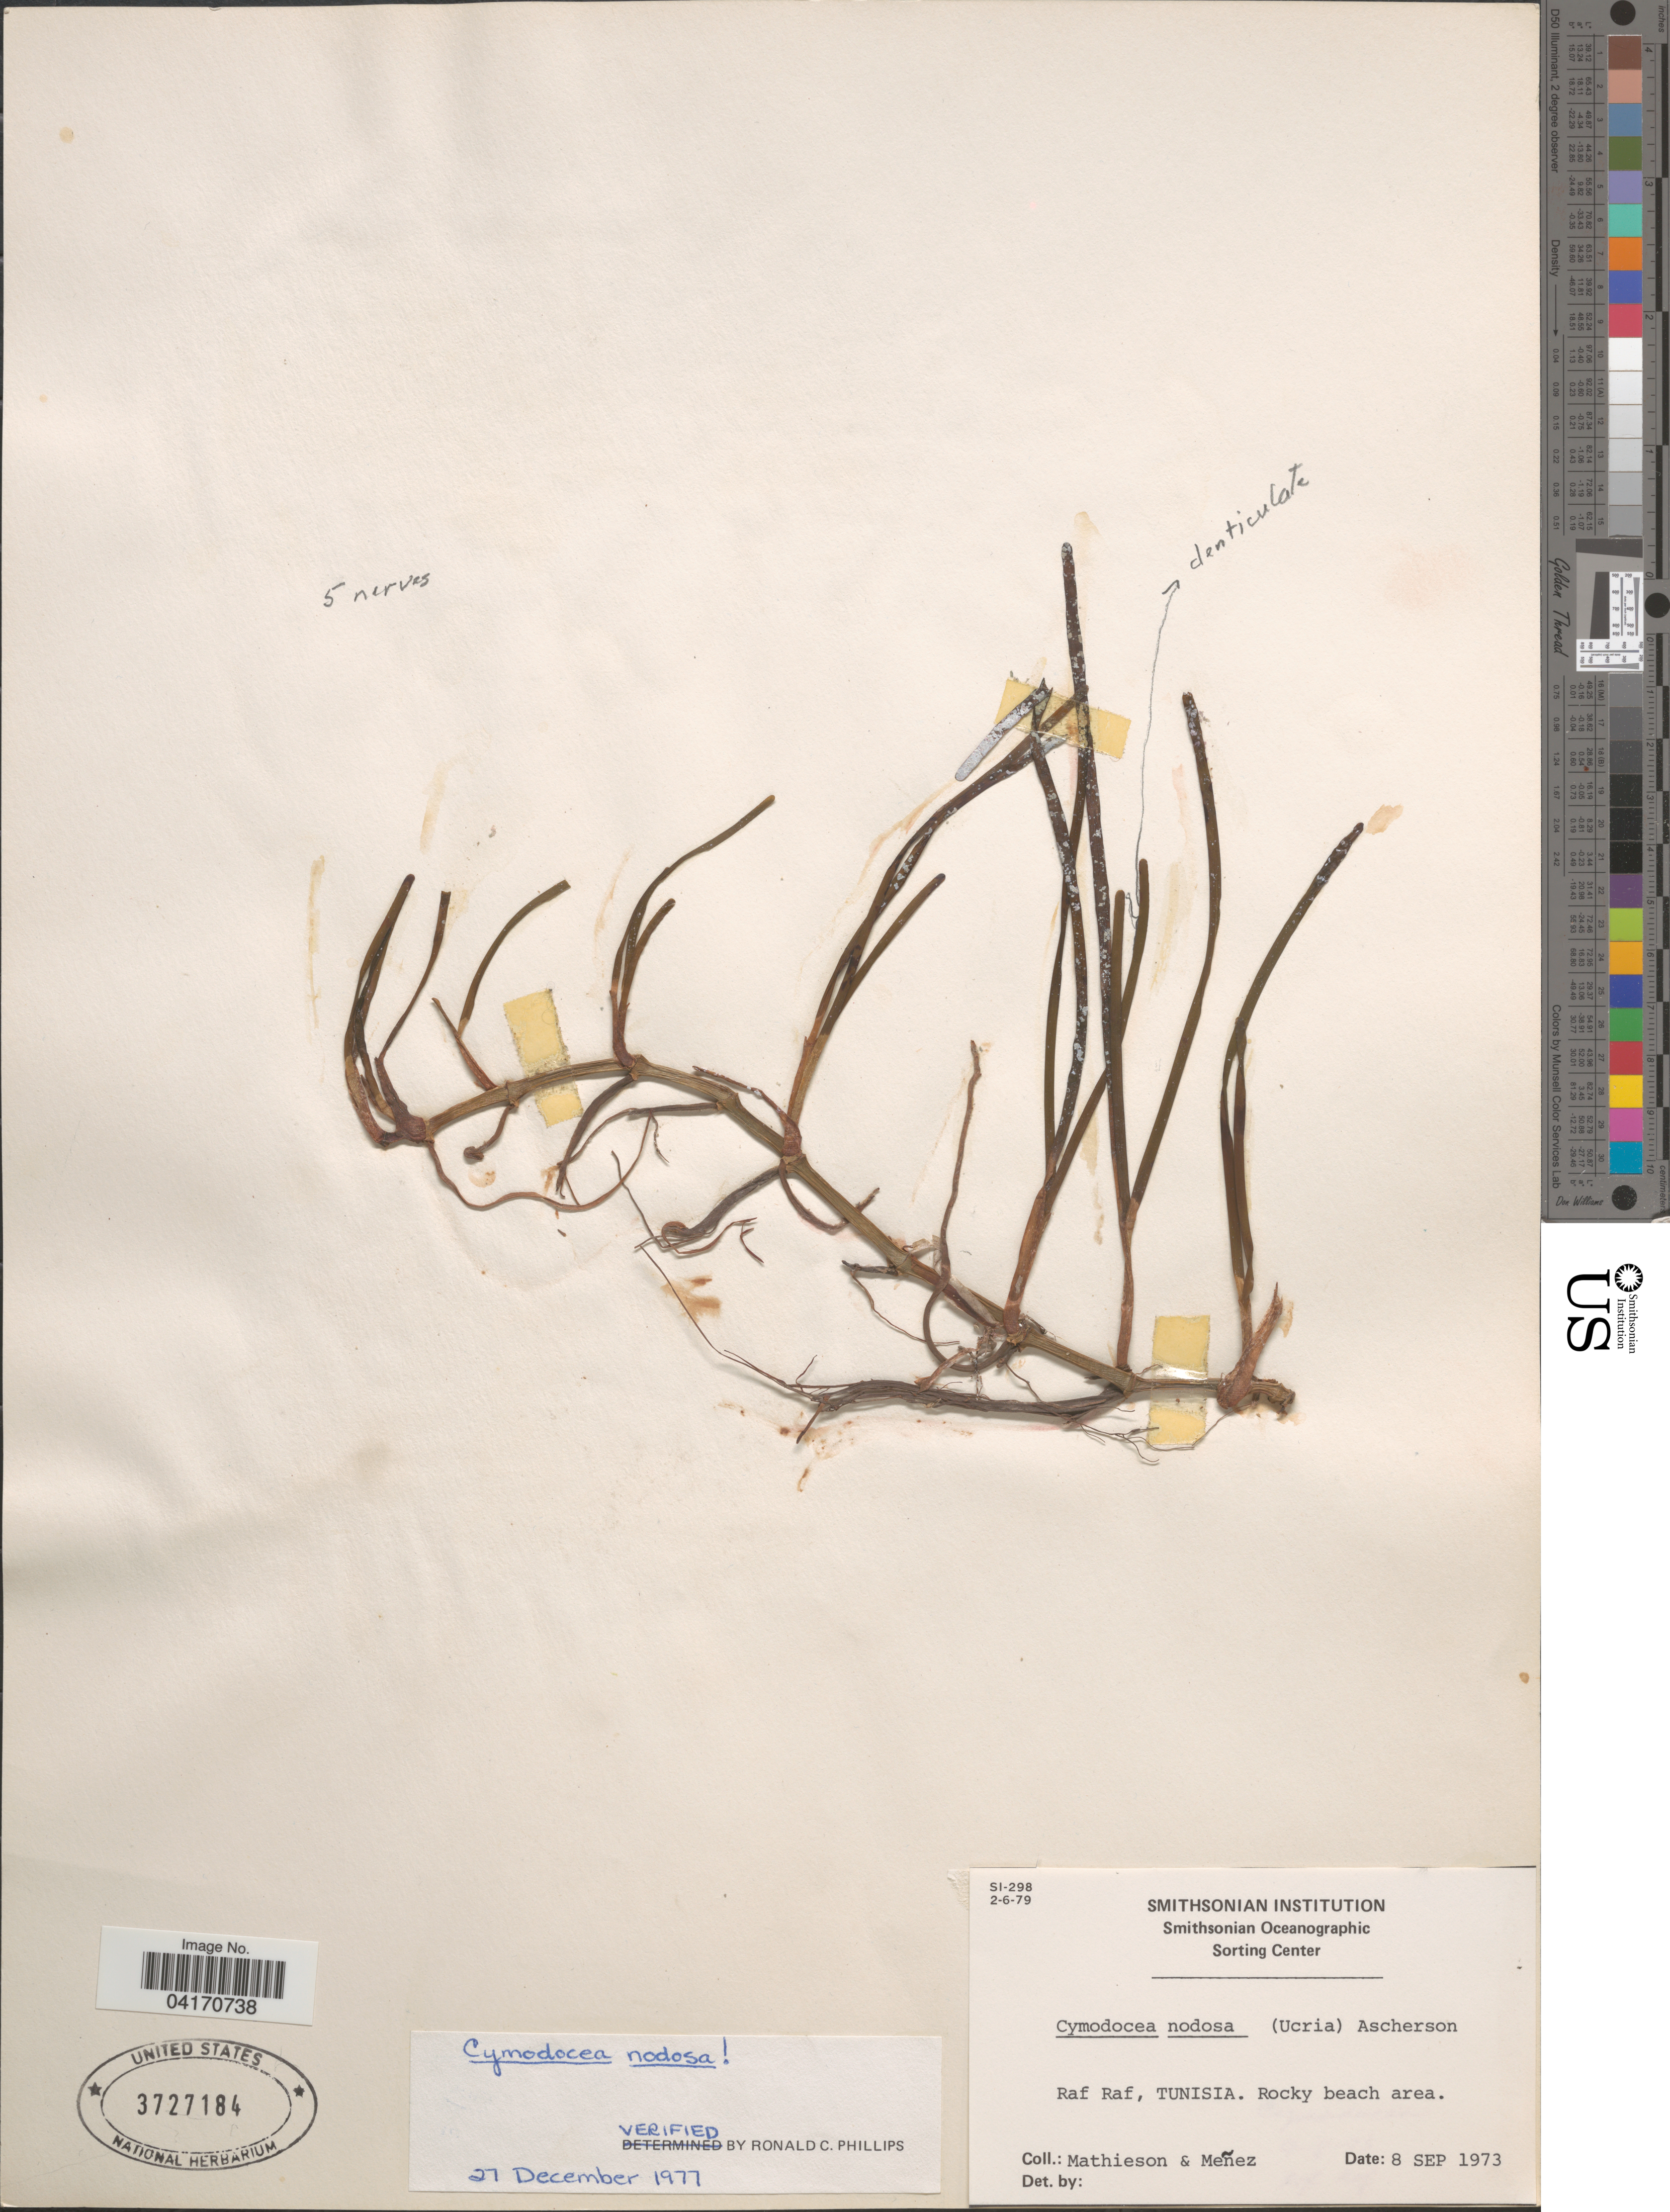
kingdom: Plantae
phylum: Tracheophyta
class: Liliopsida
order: Alismatales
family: Cymodoceaceae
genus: Cymodocea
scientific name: Cymodocea nodosa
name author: Asch.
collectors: Mathieson & Menez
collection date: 1973-09-08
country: Tunisia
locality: Raf Raf.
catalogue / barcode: US 3727184